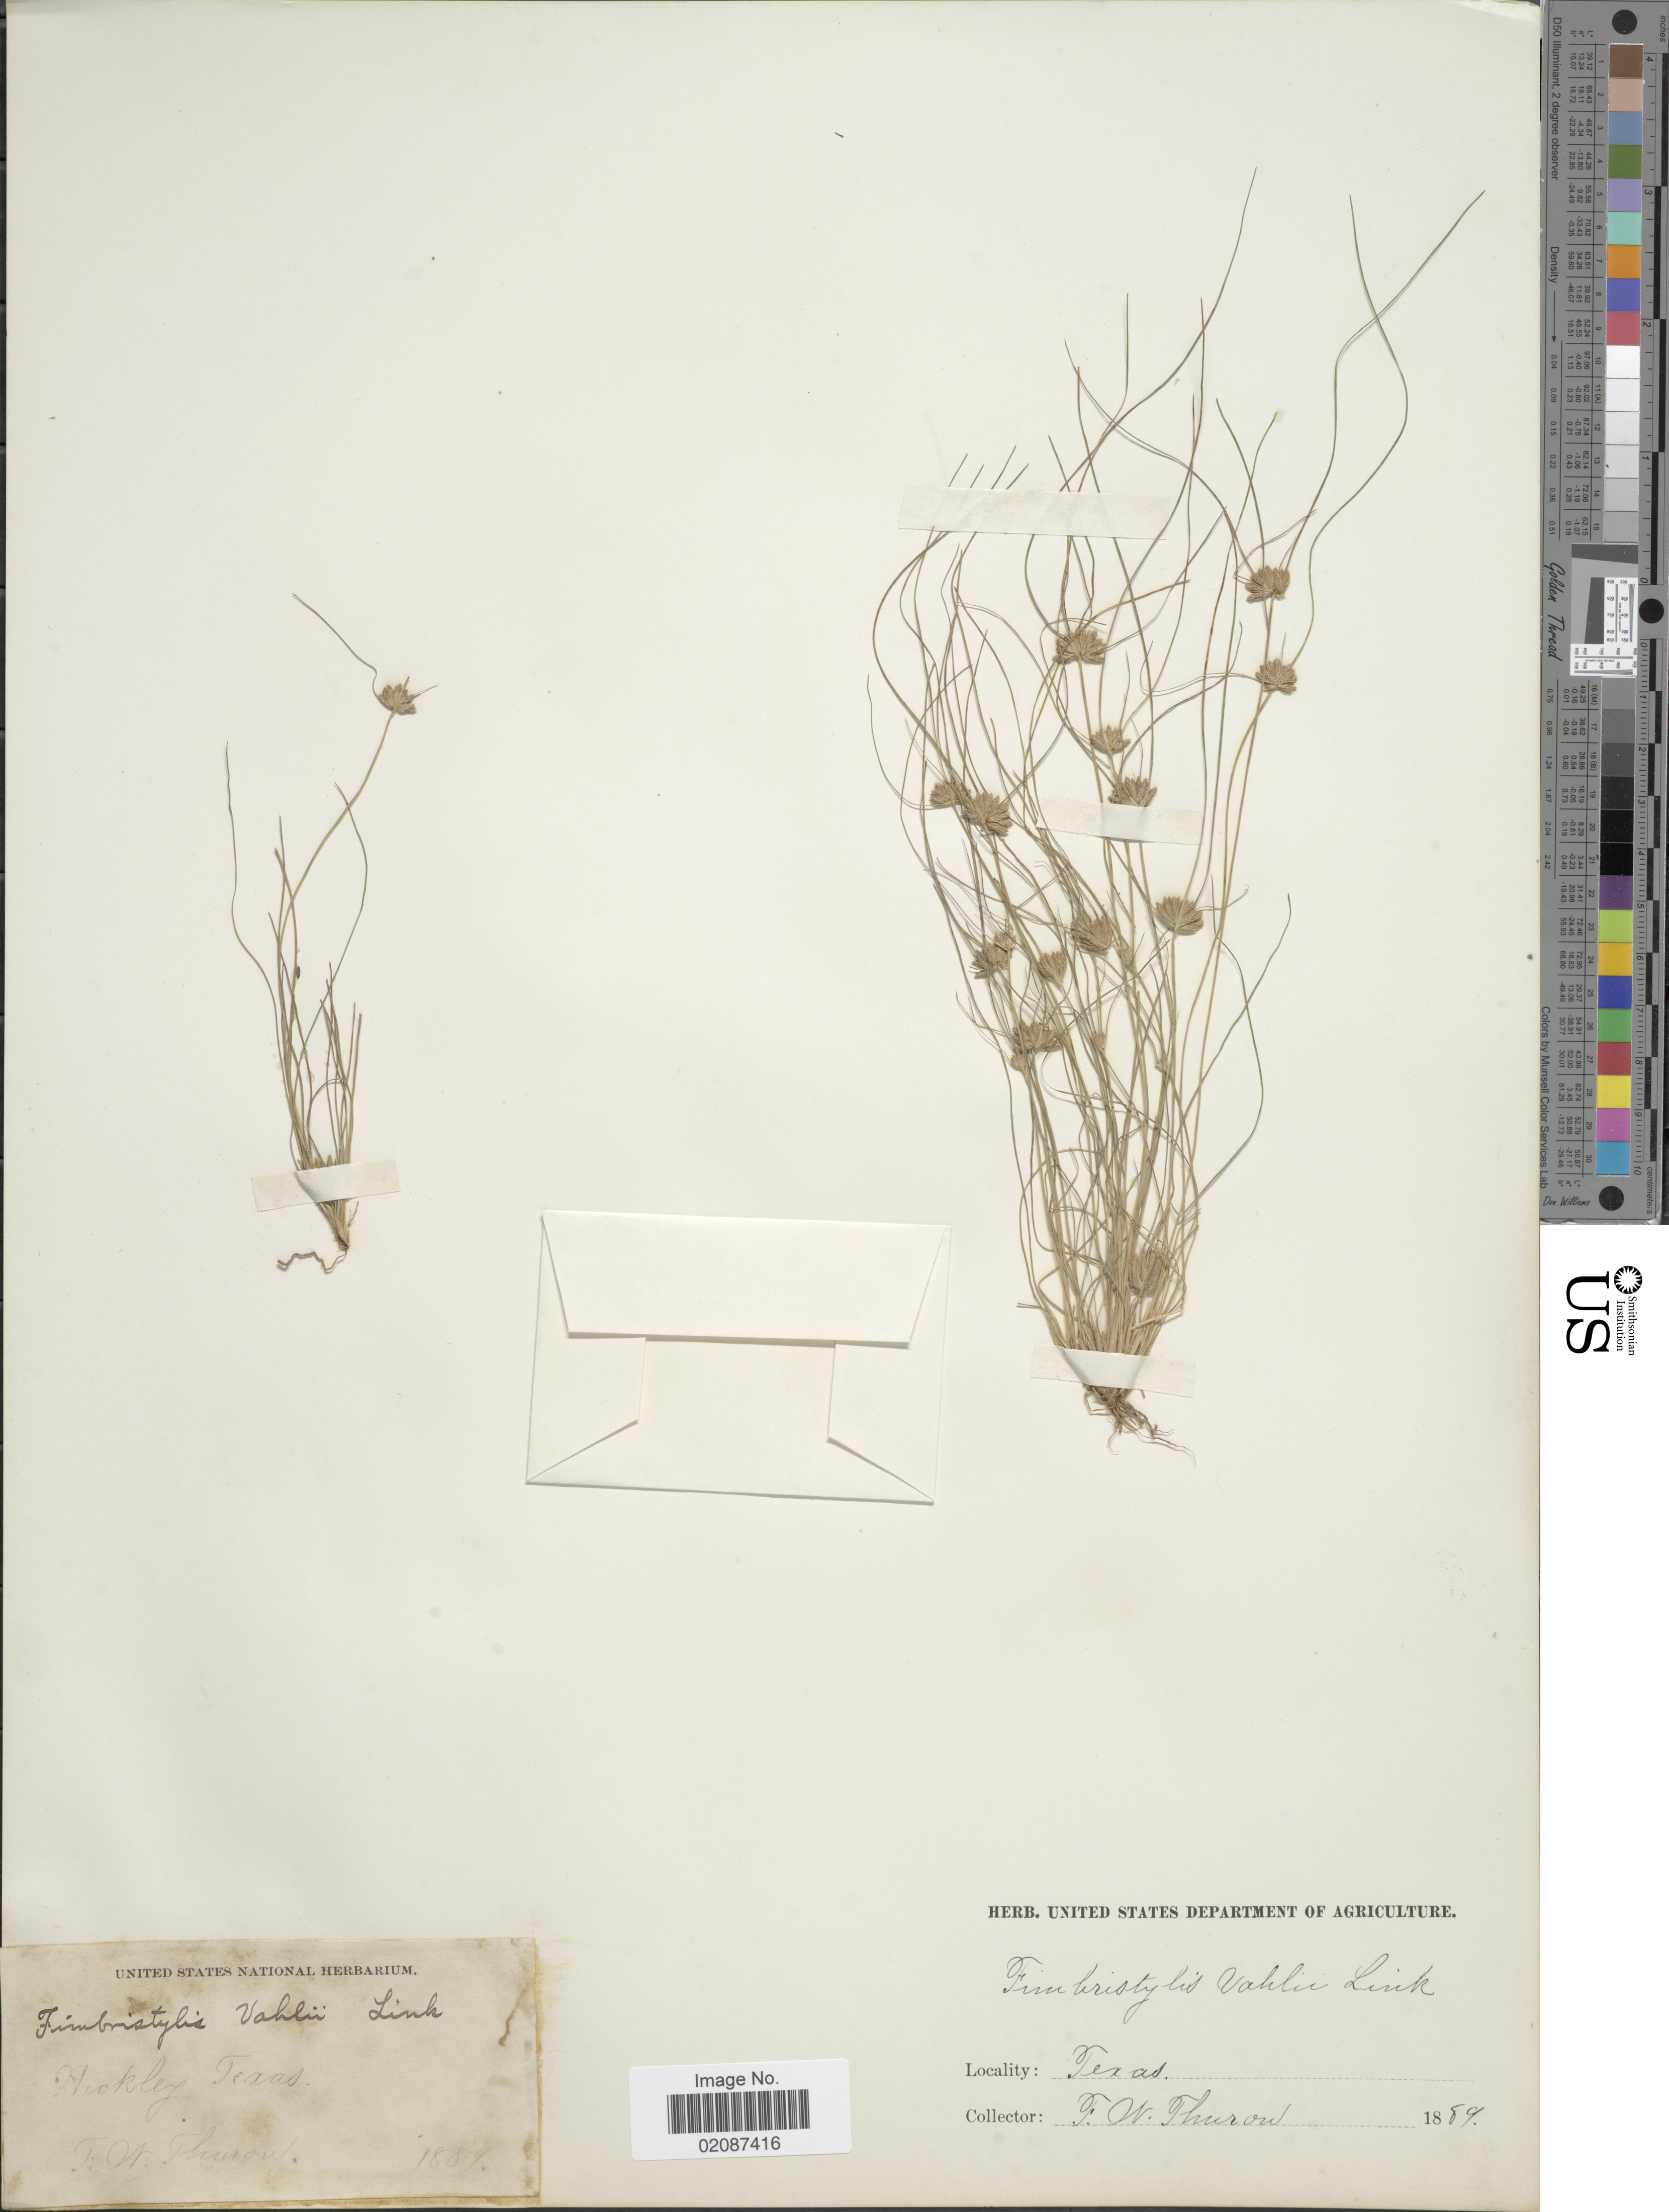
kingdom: Plantae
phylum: Tracheophyta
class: Liliopsida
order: Poales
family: Cyperaceae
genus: Fimbristylis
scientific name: Fimbristylis vahlii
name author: (Lam.) Link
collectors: F. Thuron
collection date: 1889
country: United States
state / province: Texas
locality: Hickley Texas